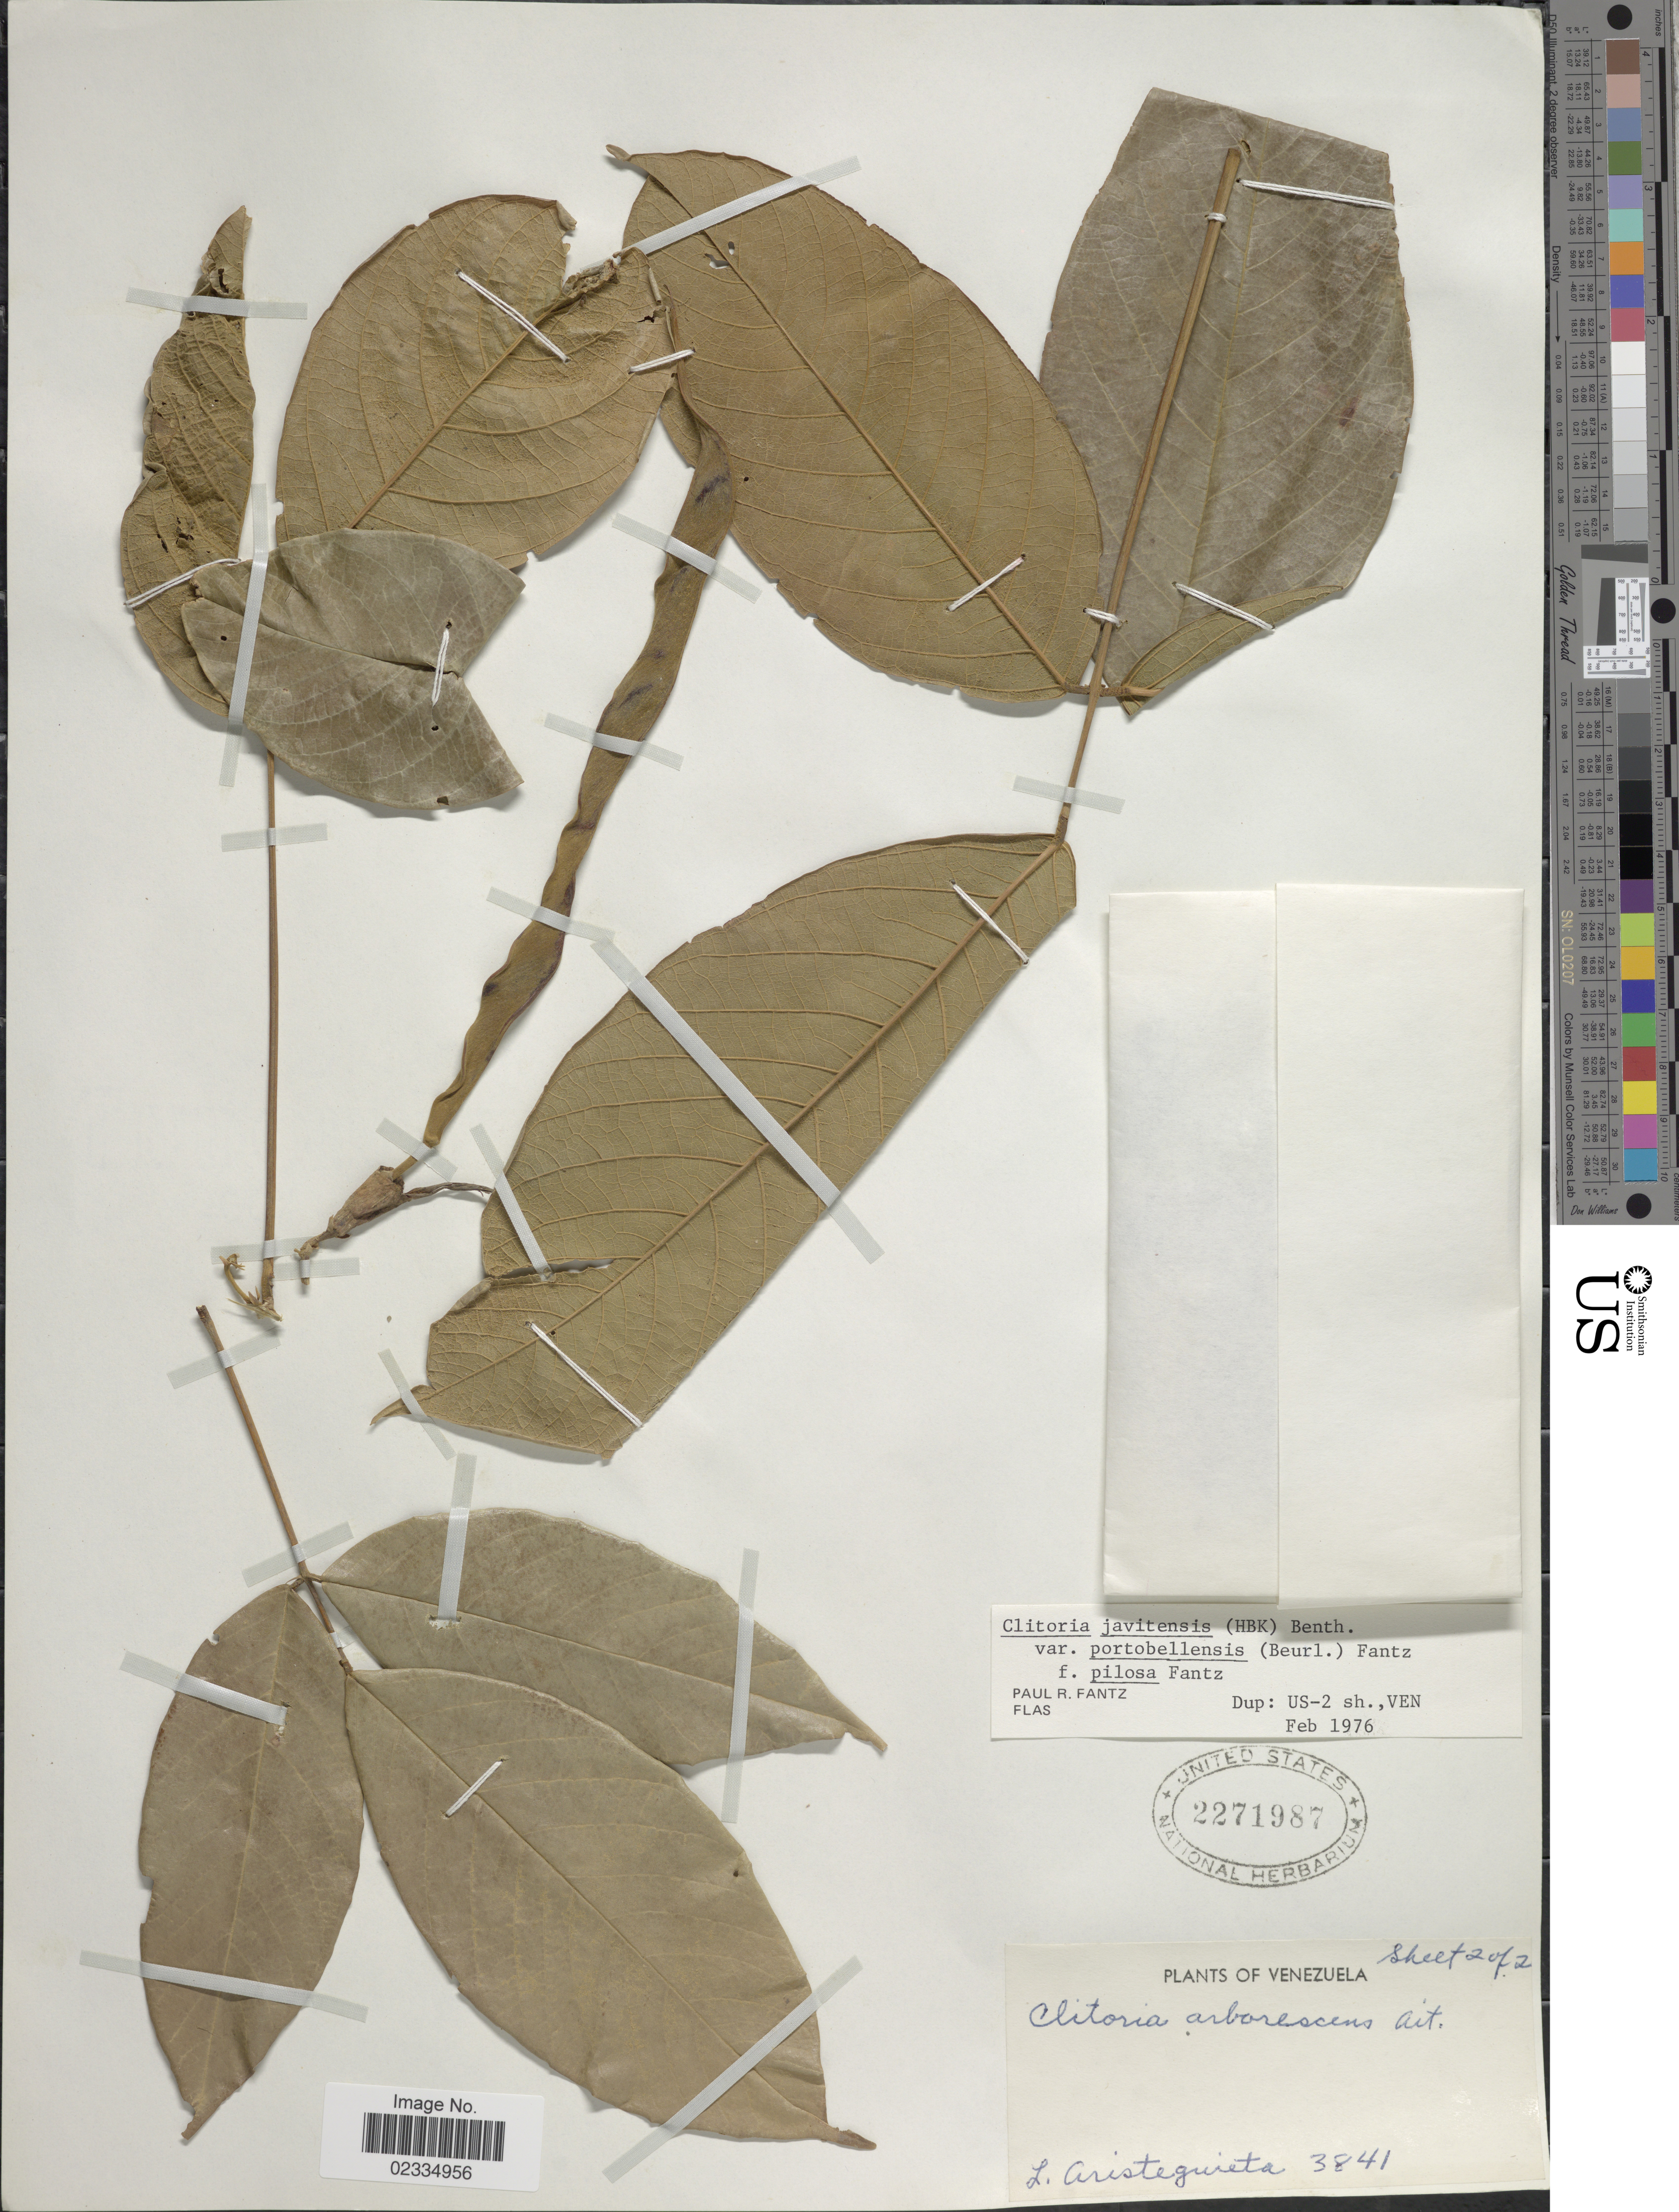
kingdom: Plantae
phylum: Tracheophyta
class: Magnoliopsida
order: Fabales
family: Fabaceae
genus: Clitoria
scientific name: Clitoria javitensis var. longiloba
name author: Fantz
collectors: L. Aristeguieta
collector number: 3841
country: Venezuela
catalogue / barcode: US 2271987